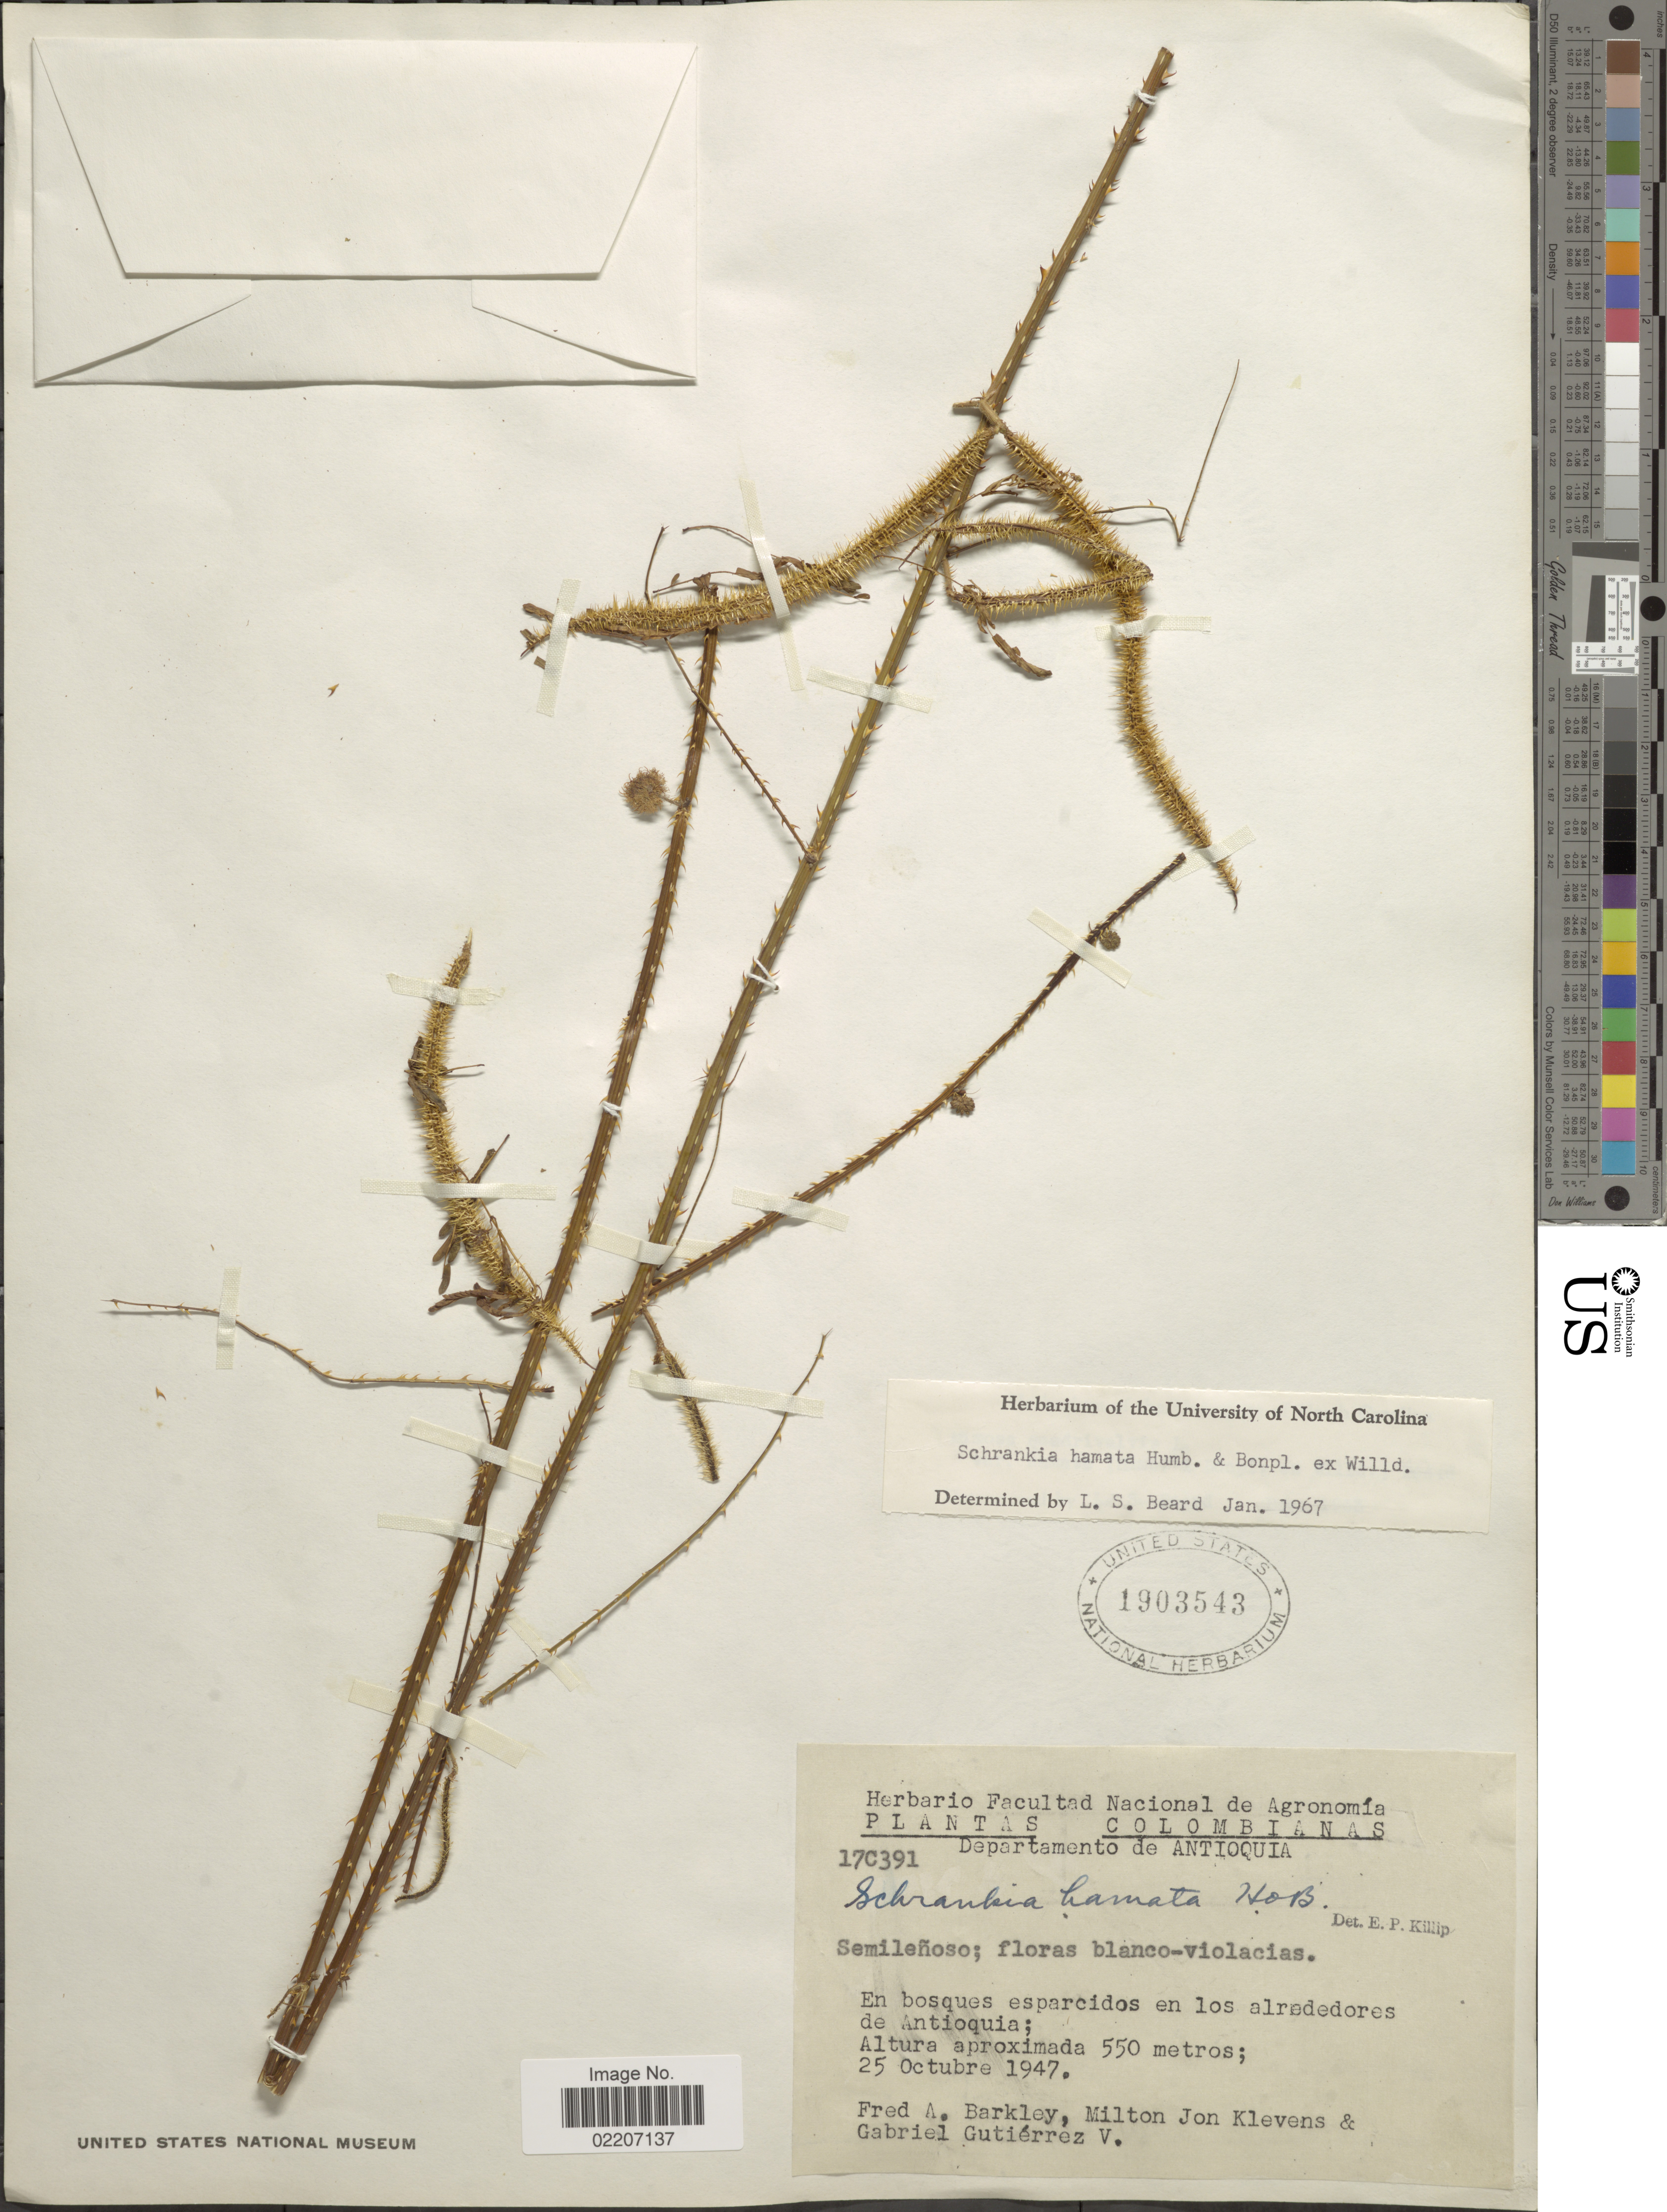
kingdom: Plantae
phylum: Tracheophyta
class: Magnoliopsida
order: Fabales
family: Fabaceae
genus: Mimosa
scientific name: Mimosa tetragona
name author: Poir.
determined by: U.S. National Herbarium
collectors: F. A. Barkley, M. Klevens & G. Gutiérrez V.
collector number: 17C391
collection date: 1947-10-25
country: Colombia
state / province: Antioquia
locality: Departamento de Antioquia, En bosques esparcidos en los alrededores de Antioquia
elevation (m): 550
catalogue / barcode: US 1903543